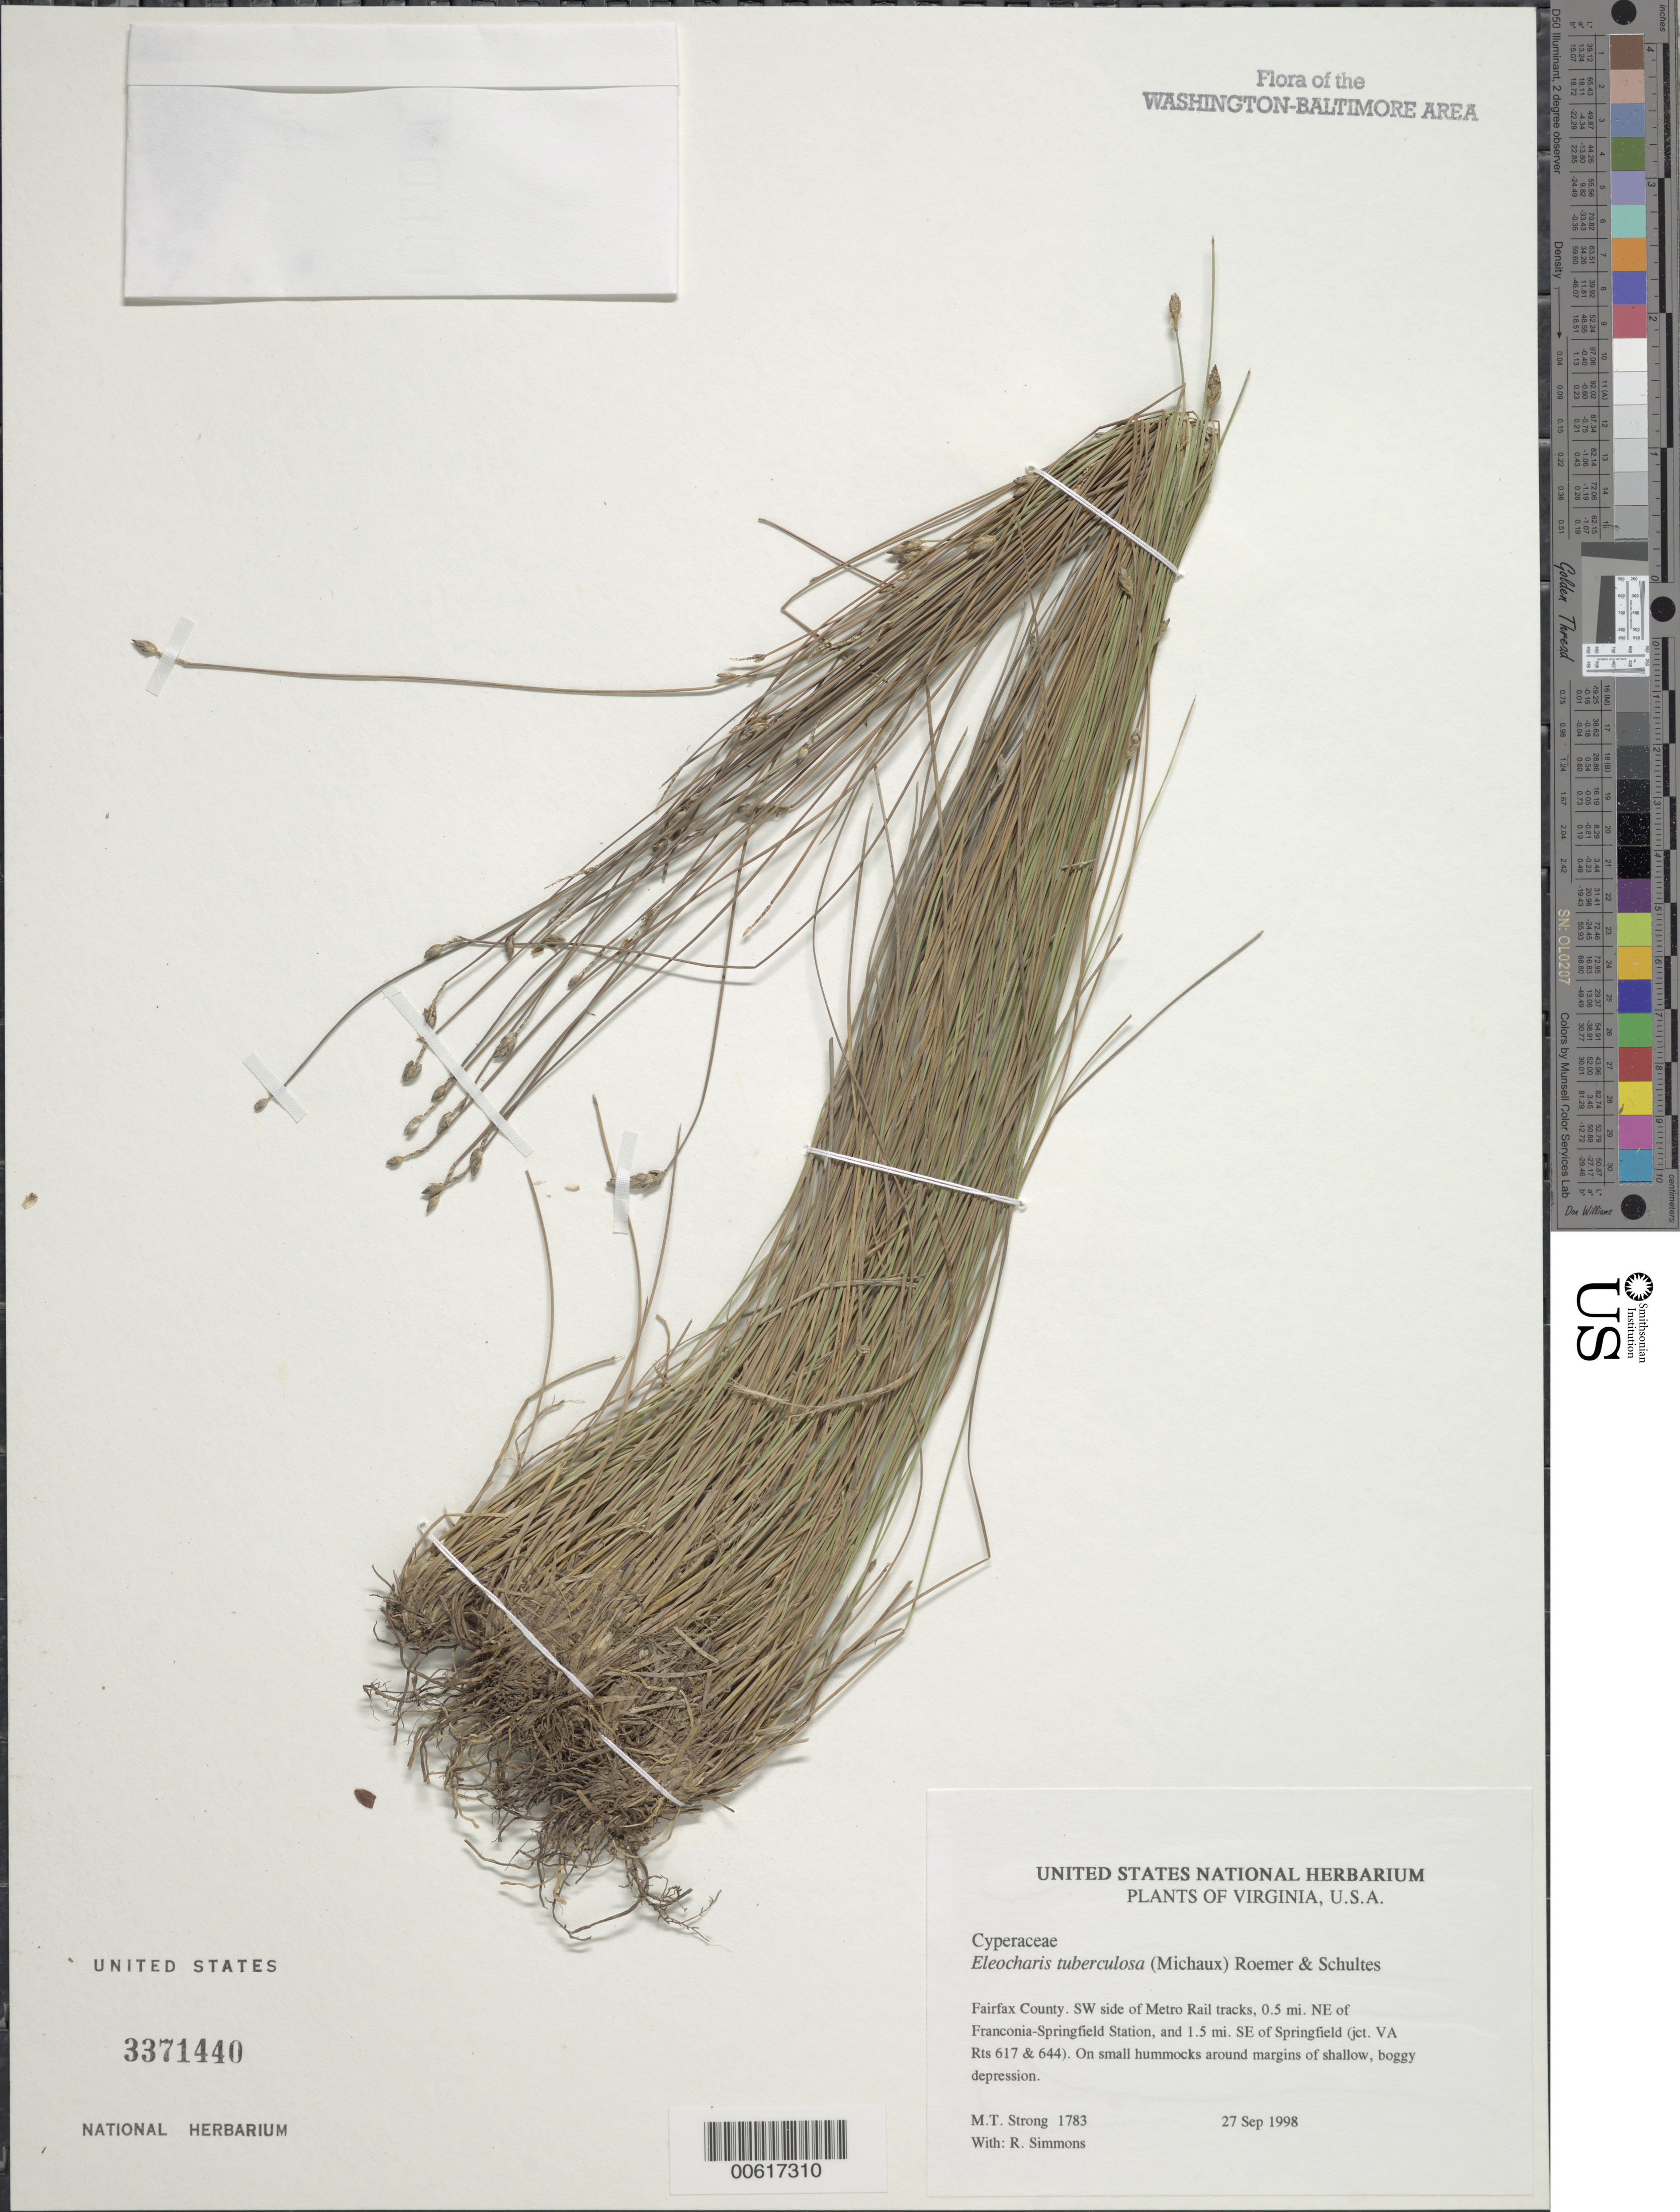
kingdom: Plantae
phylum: Tracheophyta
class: Liliopsida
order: Poales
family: Cyperaceae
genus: Eleocharis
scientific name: Eleocharis tuberculosa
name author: (Michx.) Roem. & Schult.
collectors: M. T. Strong & R. Simmons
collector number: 1783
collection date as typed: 27 Sep 1998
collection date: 1998-09-27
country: United States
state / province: Virginia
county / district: Fairfax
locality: SW side of Metro Rail System, 0.5-0.6 mi. NE of Franconia-Springfield Station, 1.5 mi. SE of Springfield (jct. VA Rts 617 & 644)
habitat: On small hummocks around margins of shallow, boggy depression.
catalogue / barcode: US 3371440